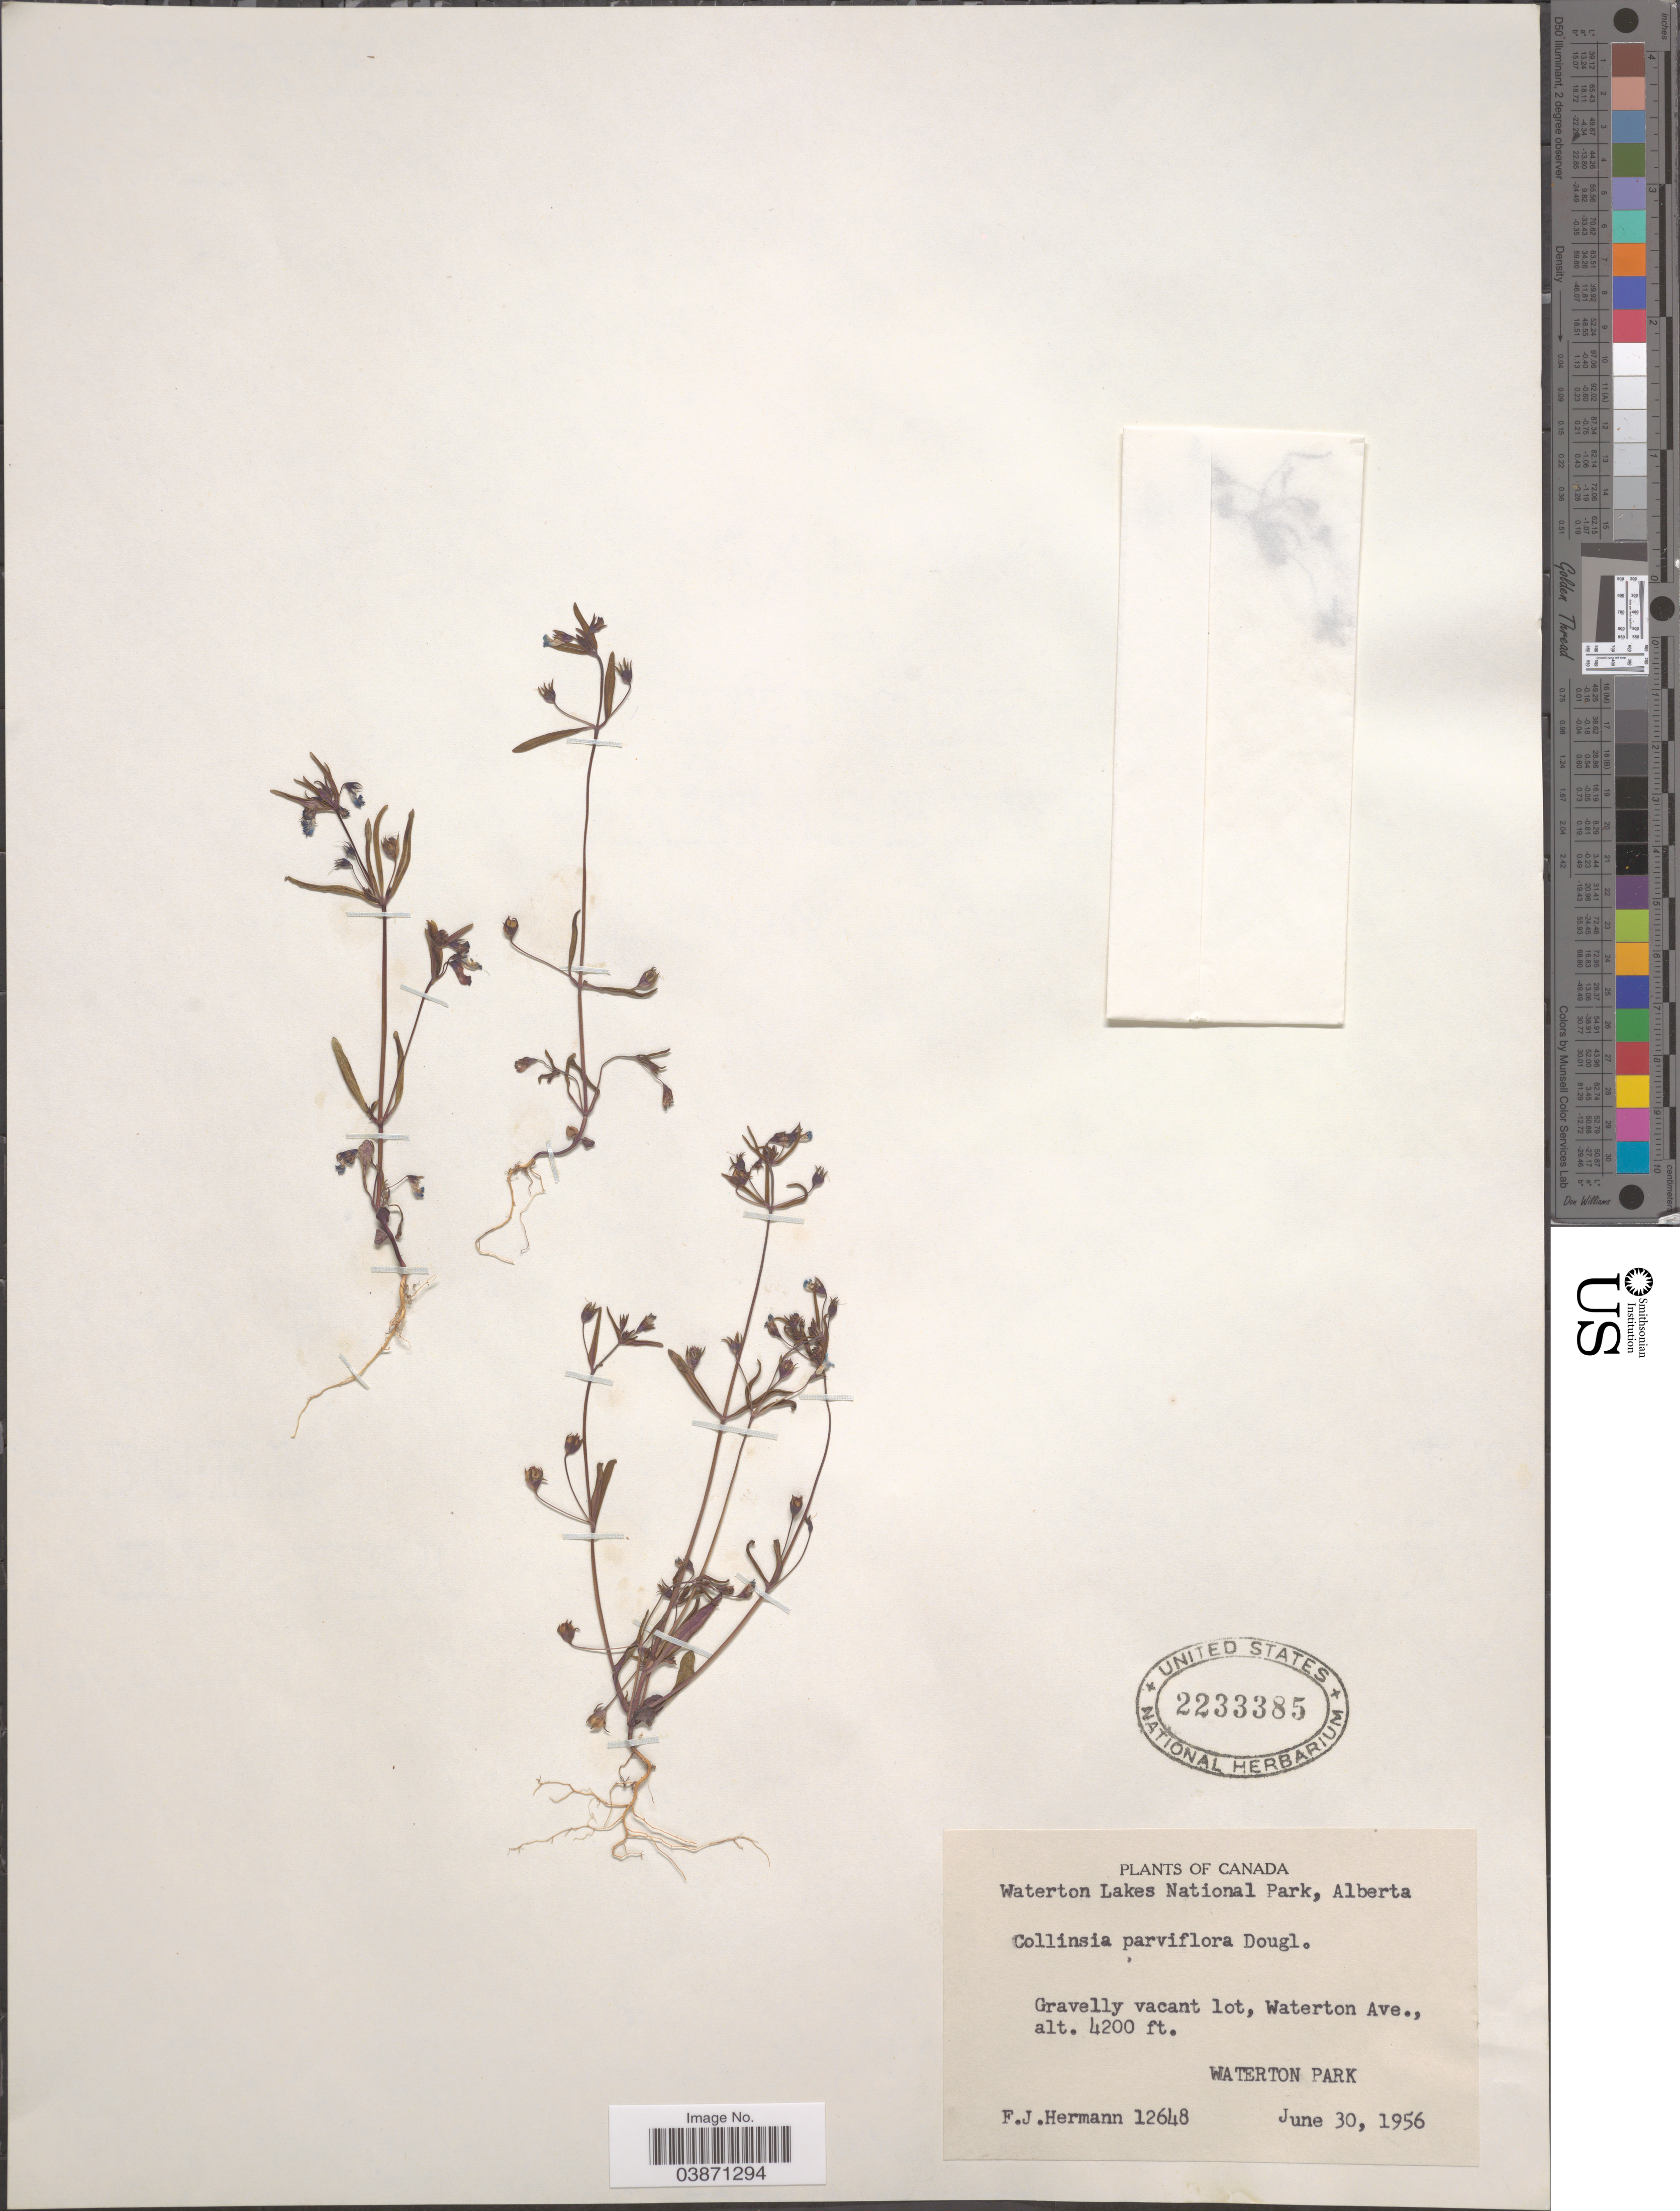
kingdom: Plantae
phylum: Tracheophyta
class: Magnoliopsida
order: Lamiales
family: Plantaginaceae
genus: Collinsia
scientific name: Collinsia parviflora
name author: Douglas ex Lindl.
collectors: F. J. Hermann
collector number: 12648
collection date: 1956-06-30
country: Canada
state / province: Alberta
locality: Waterton Lakes National Park. Gravelly vacant lot, Waterton Ave. Waterton Park.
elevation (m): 1280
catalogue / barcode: US 2233385